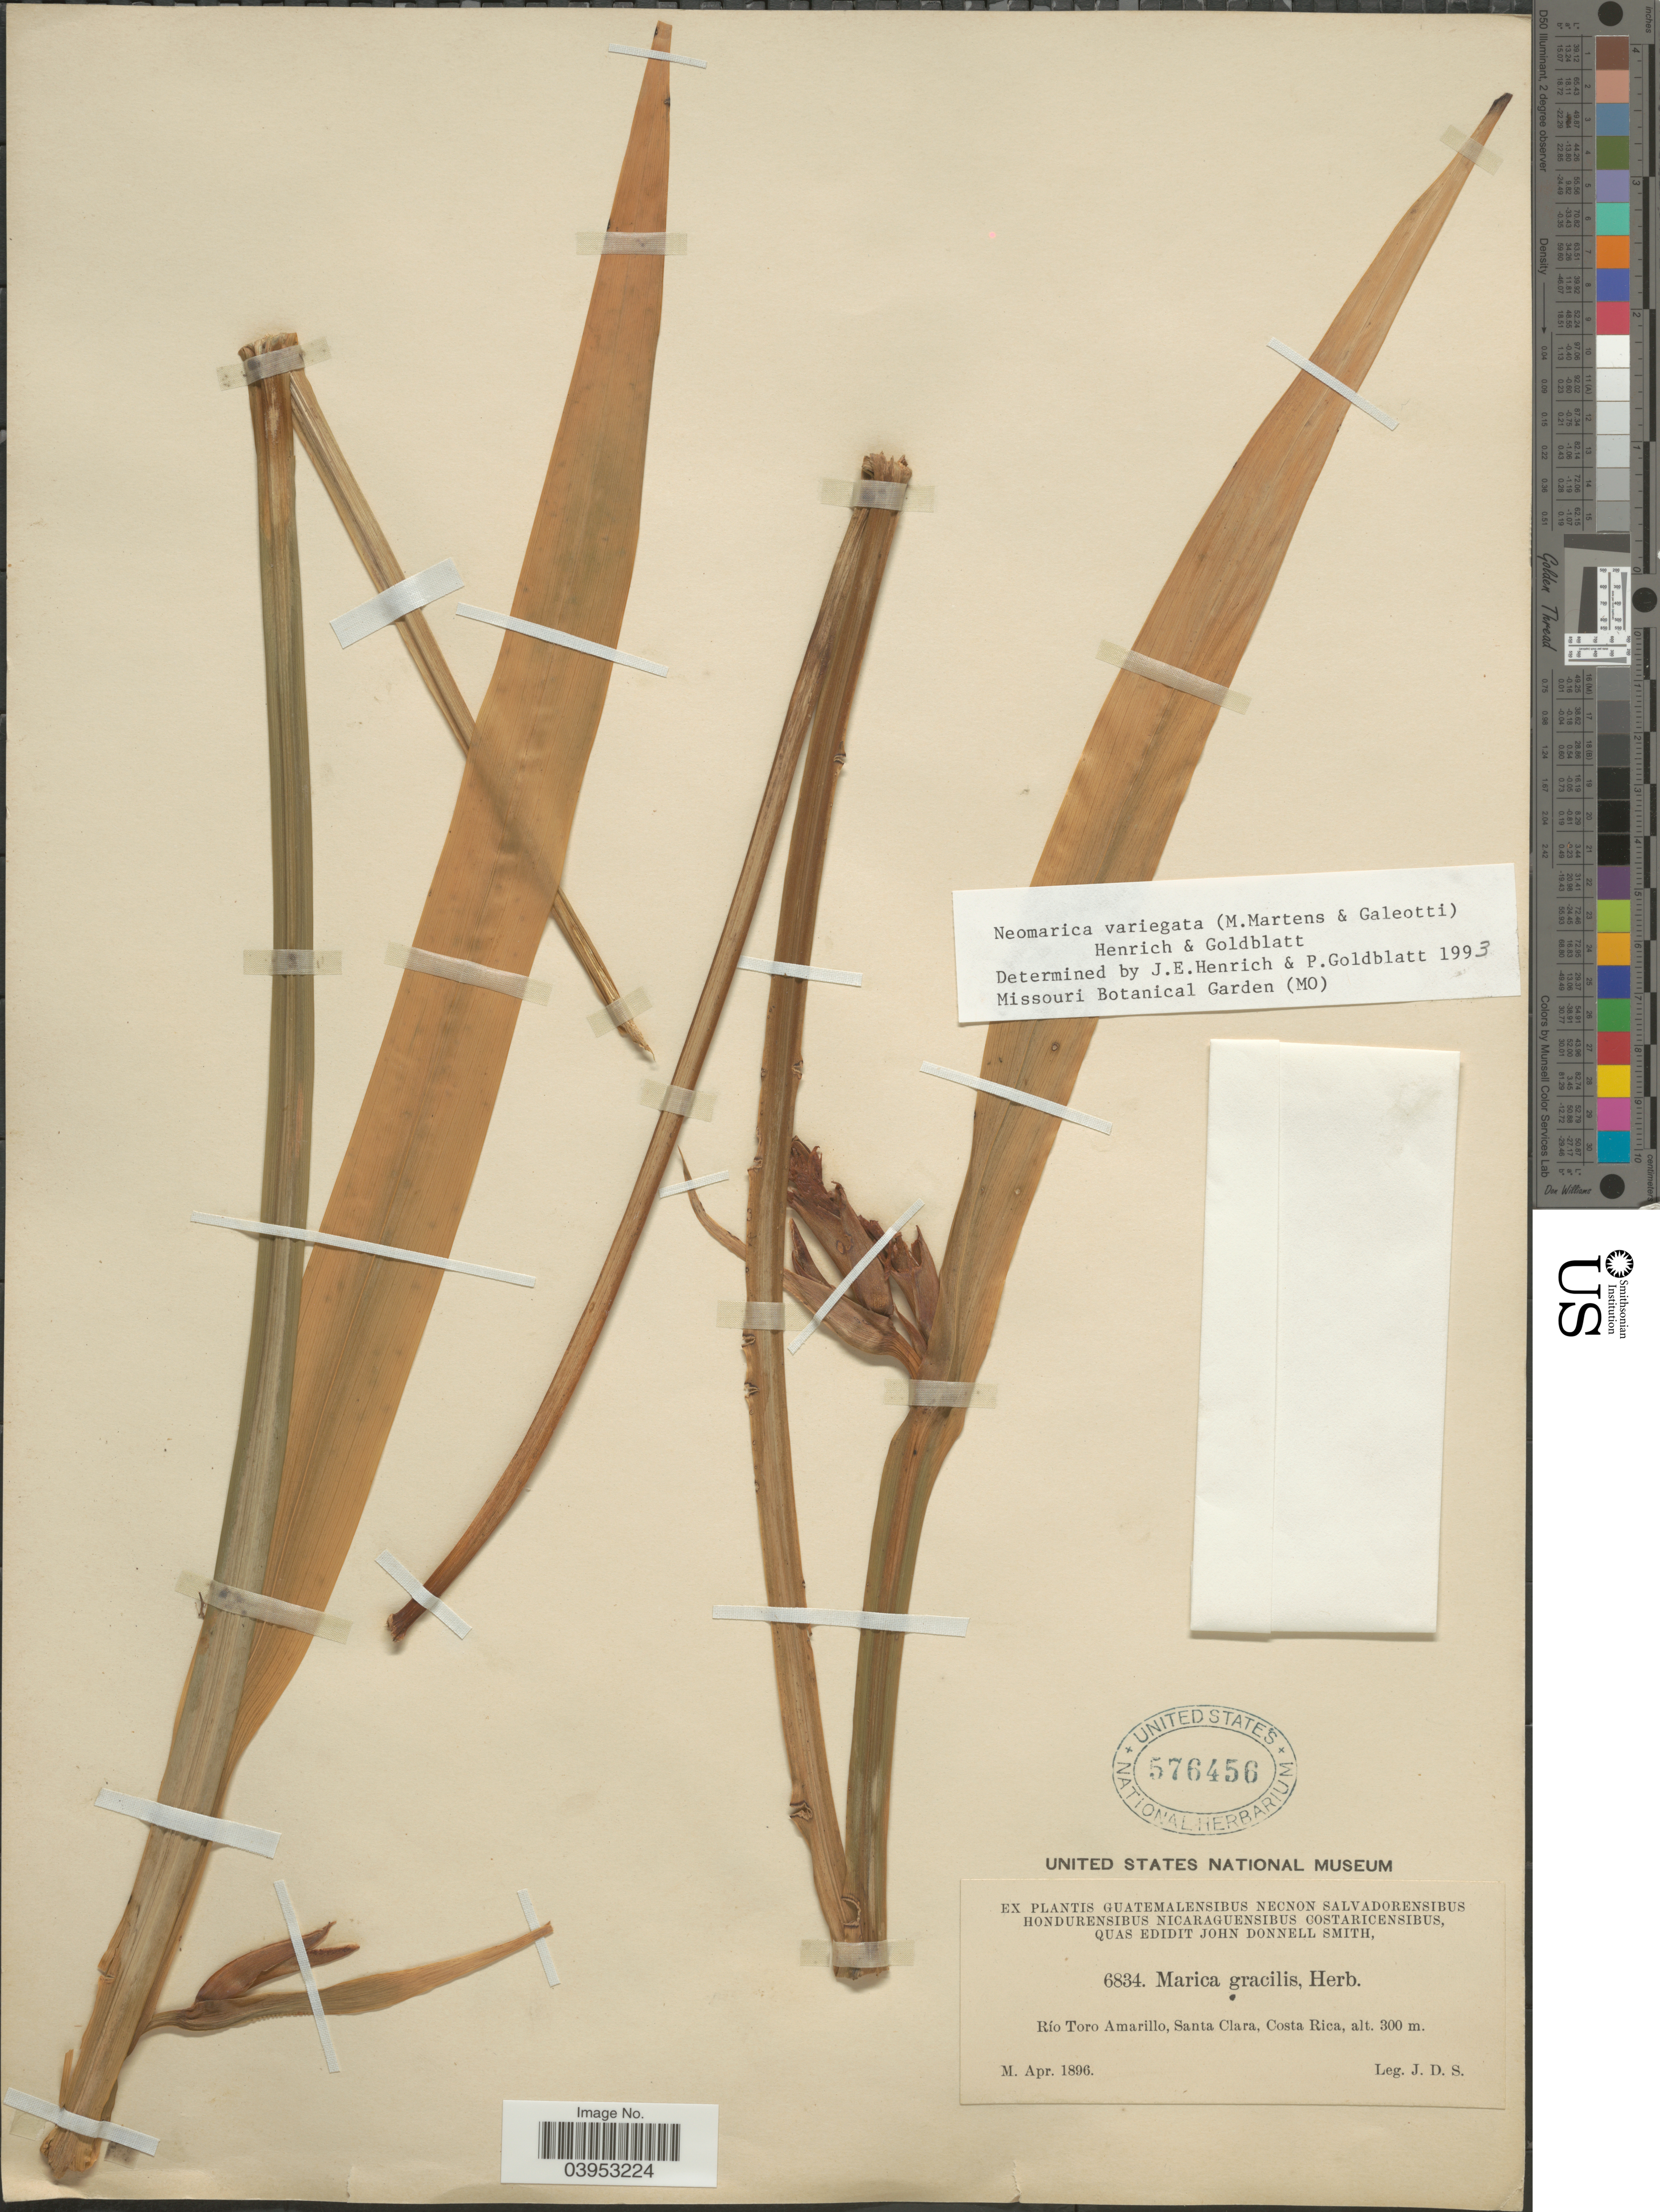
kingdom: Plantae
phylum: Tracheophyta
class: Liliopsida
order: Asparagales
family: Iridaceae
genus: Neomarica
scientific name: Neomarica variegata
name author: (M. Martens & Galeotti) Henrich & Goldblatt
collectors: J. Donnell Smith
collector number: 6834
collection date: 1896-04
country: Costa Rica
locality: Río Toro Amarillo, Santa Clara.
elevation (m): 300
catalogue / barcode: US 576456